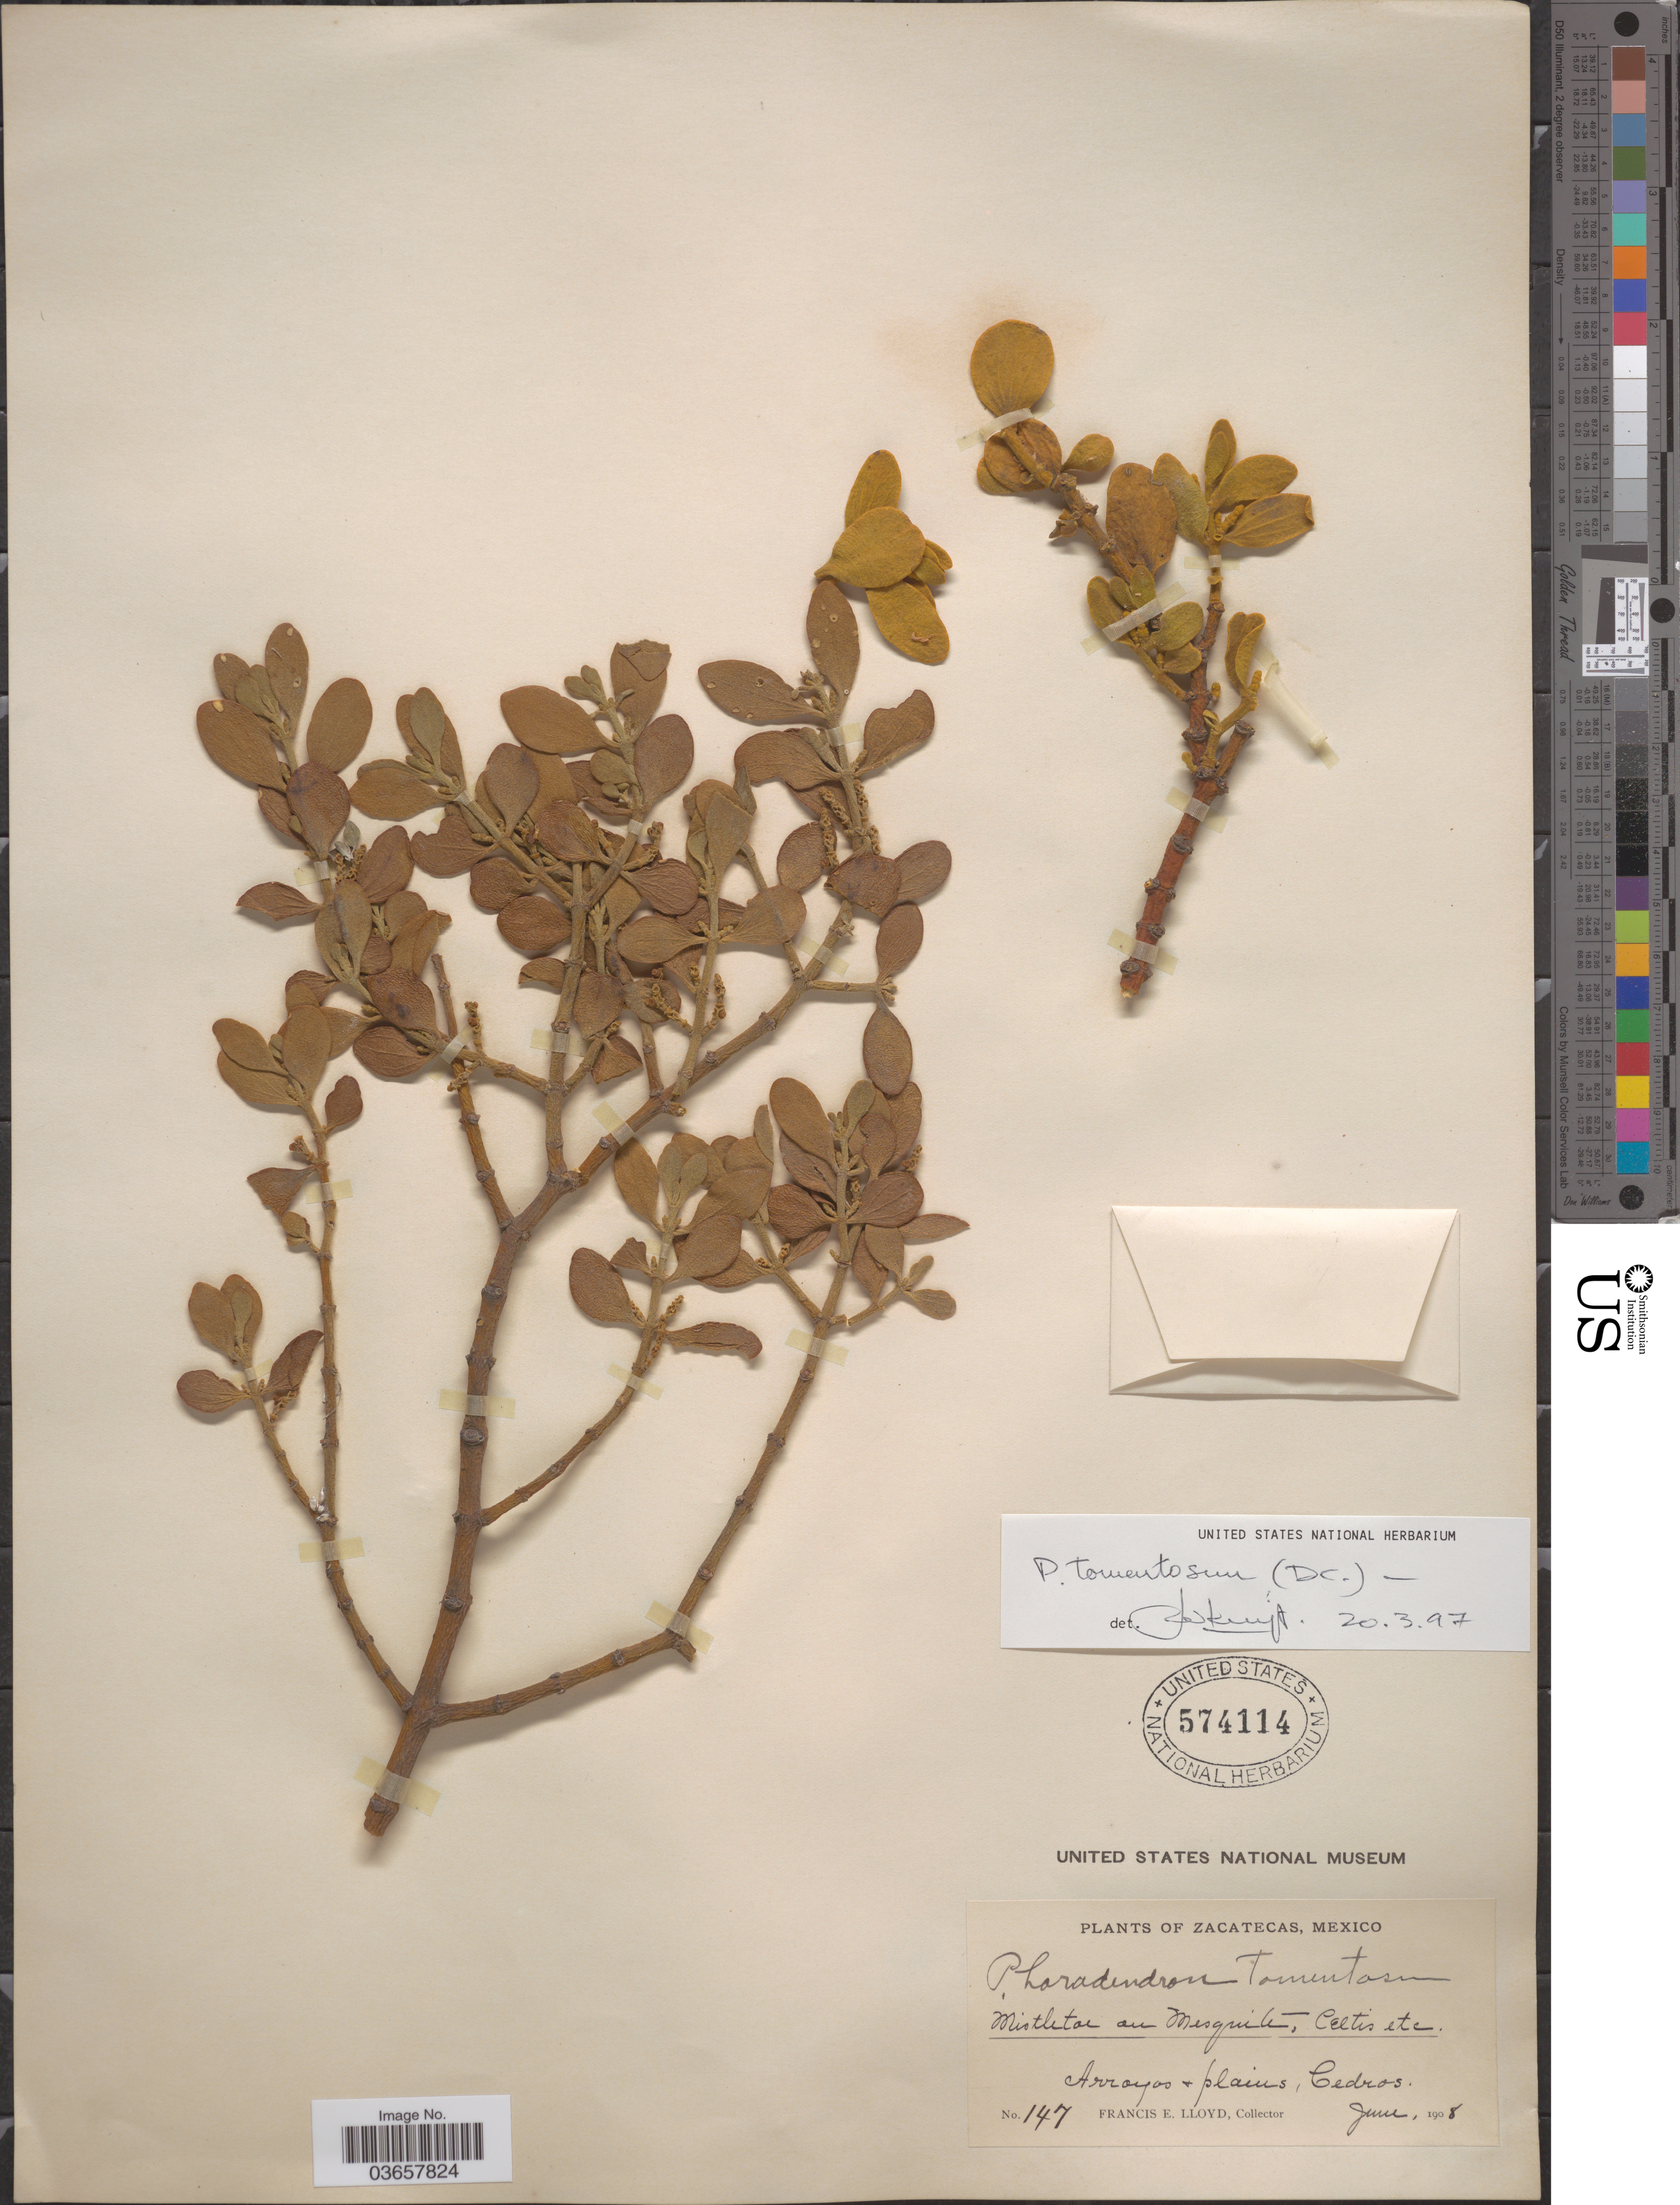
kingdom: Plantae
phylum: Tracheophyta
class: Magnoliopsida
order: Santalales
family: Viscaceae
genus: Phoradendron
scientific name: Phoradendron tomentosum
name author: DC.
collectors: Lloyd, C. E.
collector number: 147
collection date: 1908-06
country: Mexico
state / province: Zacatecas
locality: Arroyos & plains, Cedros.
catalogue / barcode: US 574114